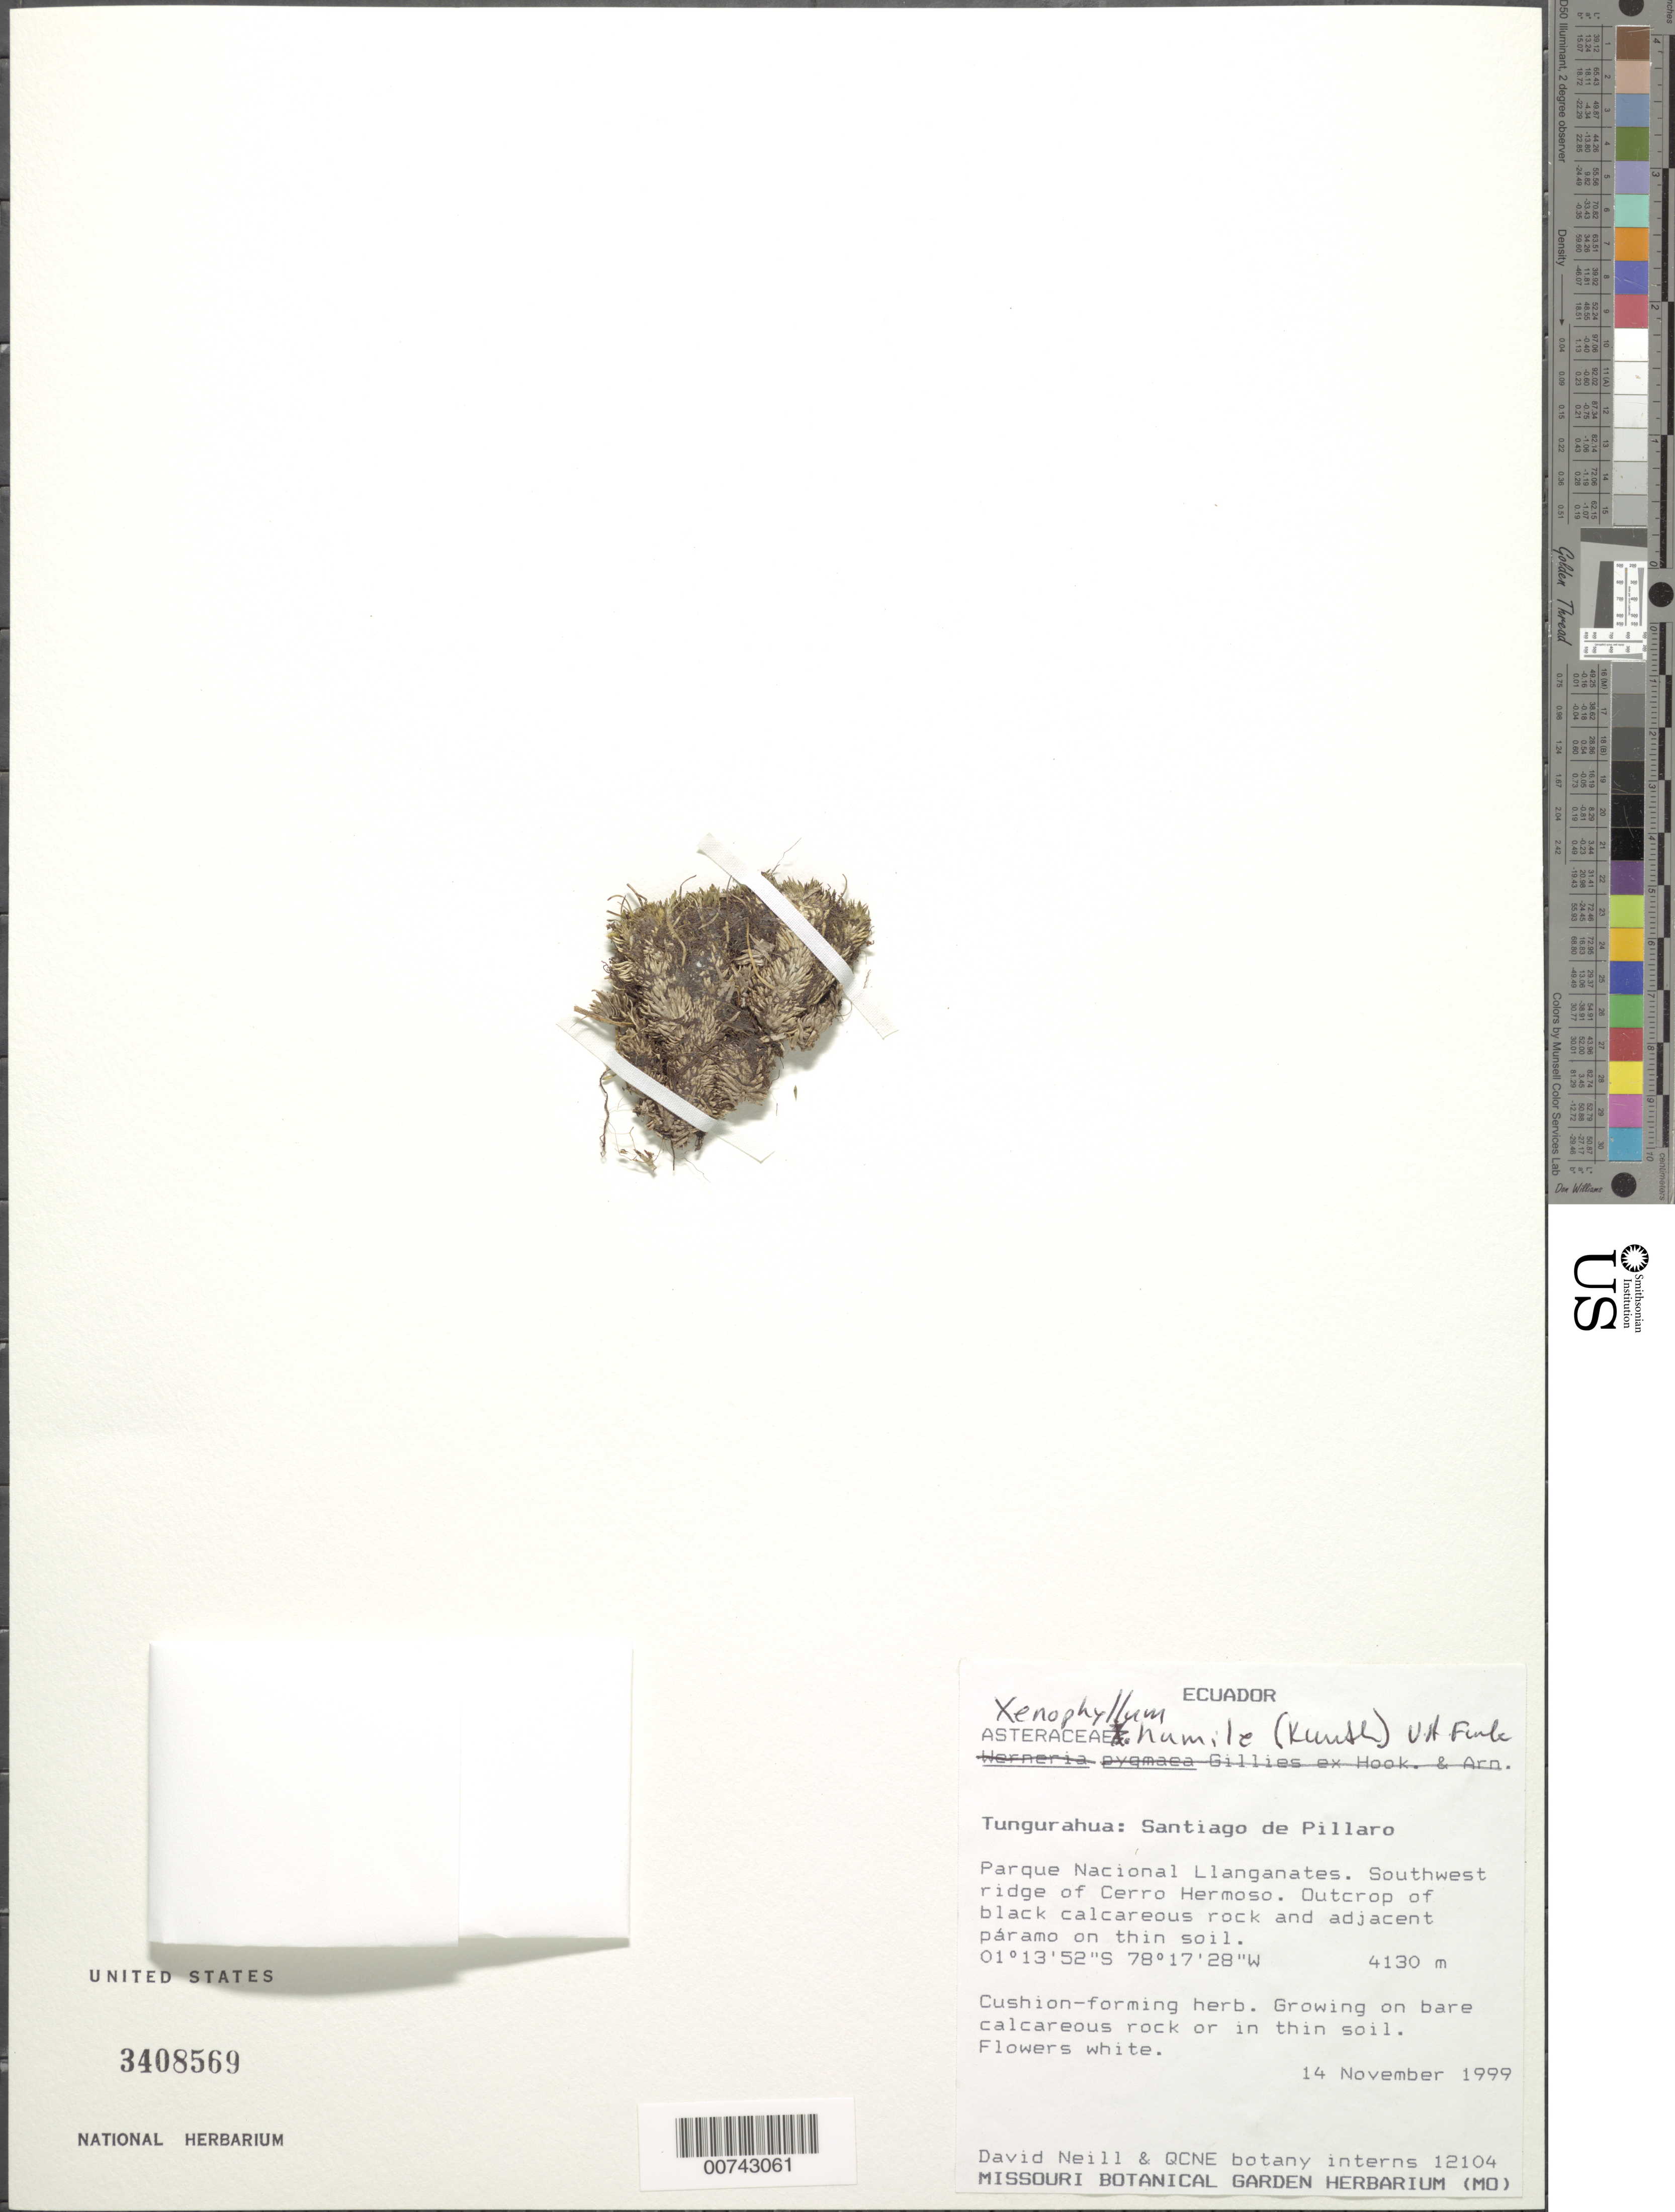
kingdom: Plantae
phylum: Tracheophyta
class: Magnoliopsida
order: Asterales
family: Asteraceae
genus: Xenophyllum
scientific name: Xenophyllum humile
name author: (Kunth) V.A. Funk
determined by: Funk, Vicki A., (BOT), Smithsonian Institution - National Museum of Natural History (UNITED STATES)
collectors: D. Neill & QCNE botany interns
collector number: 12104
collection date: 1999-11-14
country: Ecuador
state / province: Tungurahua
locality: Santiago de Pillaro: Parque Nacional Llanganates. Southwest ridge of Cerro Hermoso.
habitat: Outcrop of black calcareous rock and adjacent paramo on thin soil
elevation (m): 4130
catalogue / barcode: US 3408569